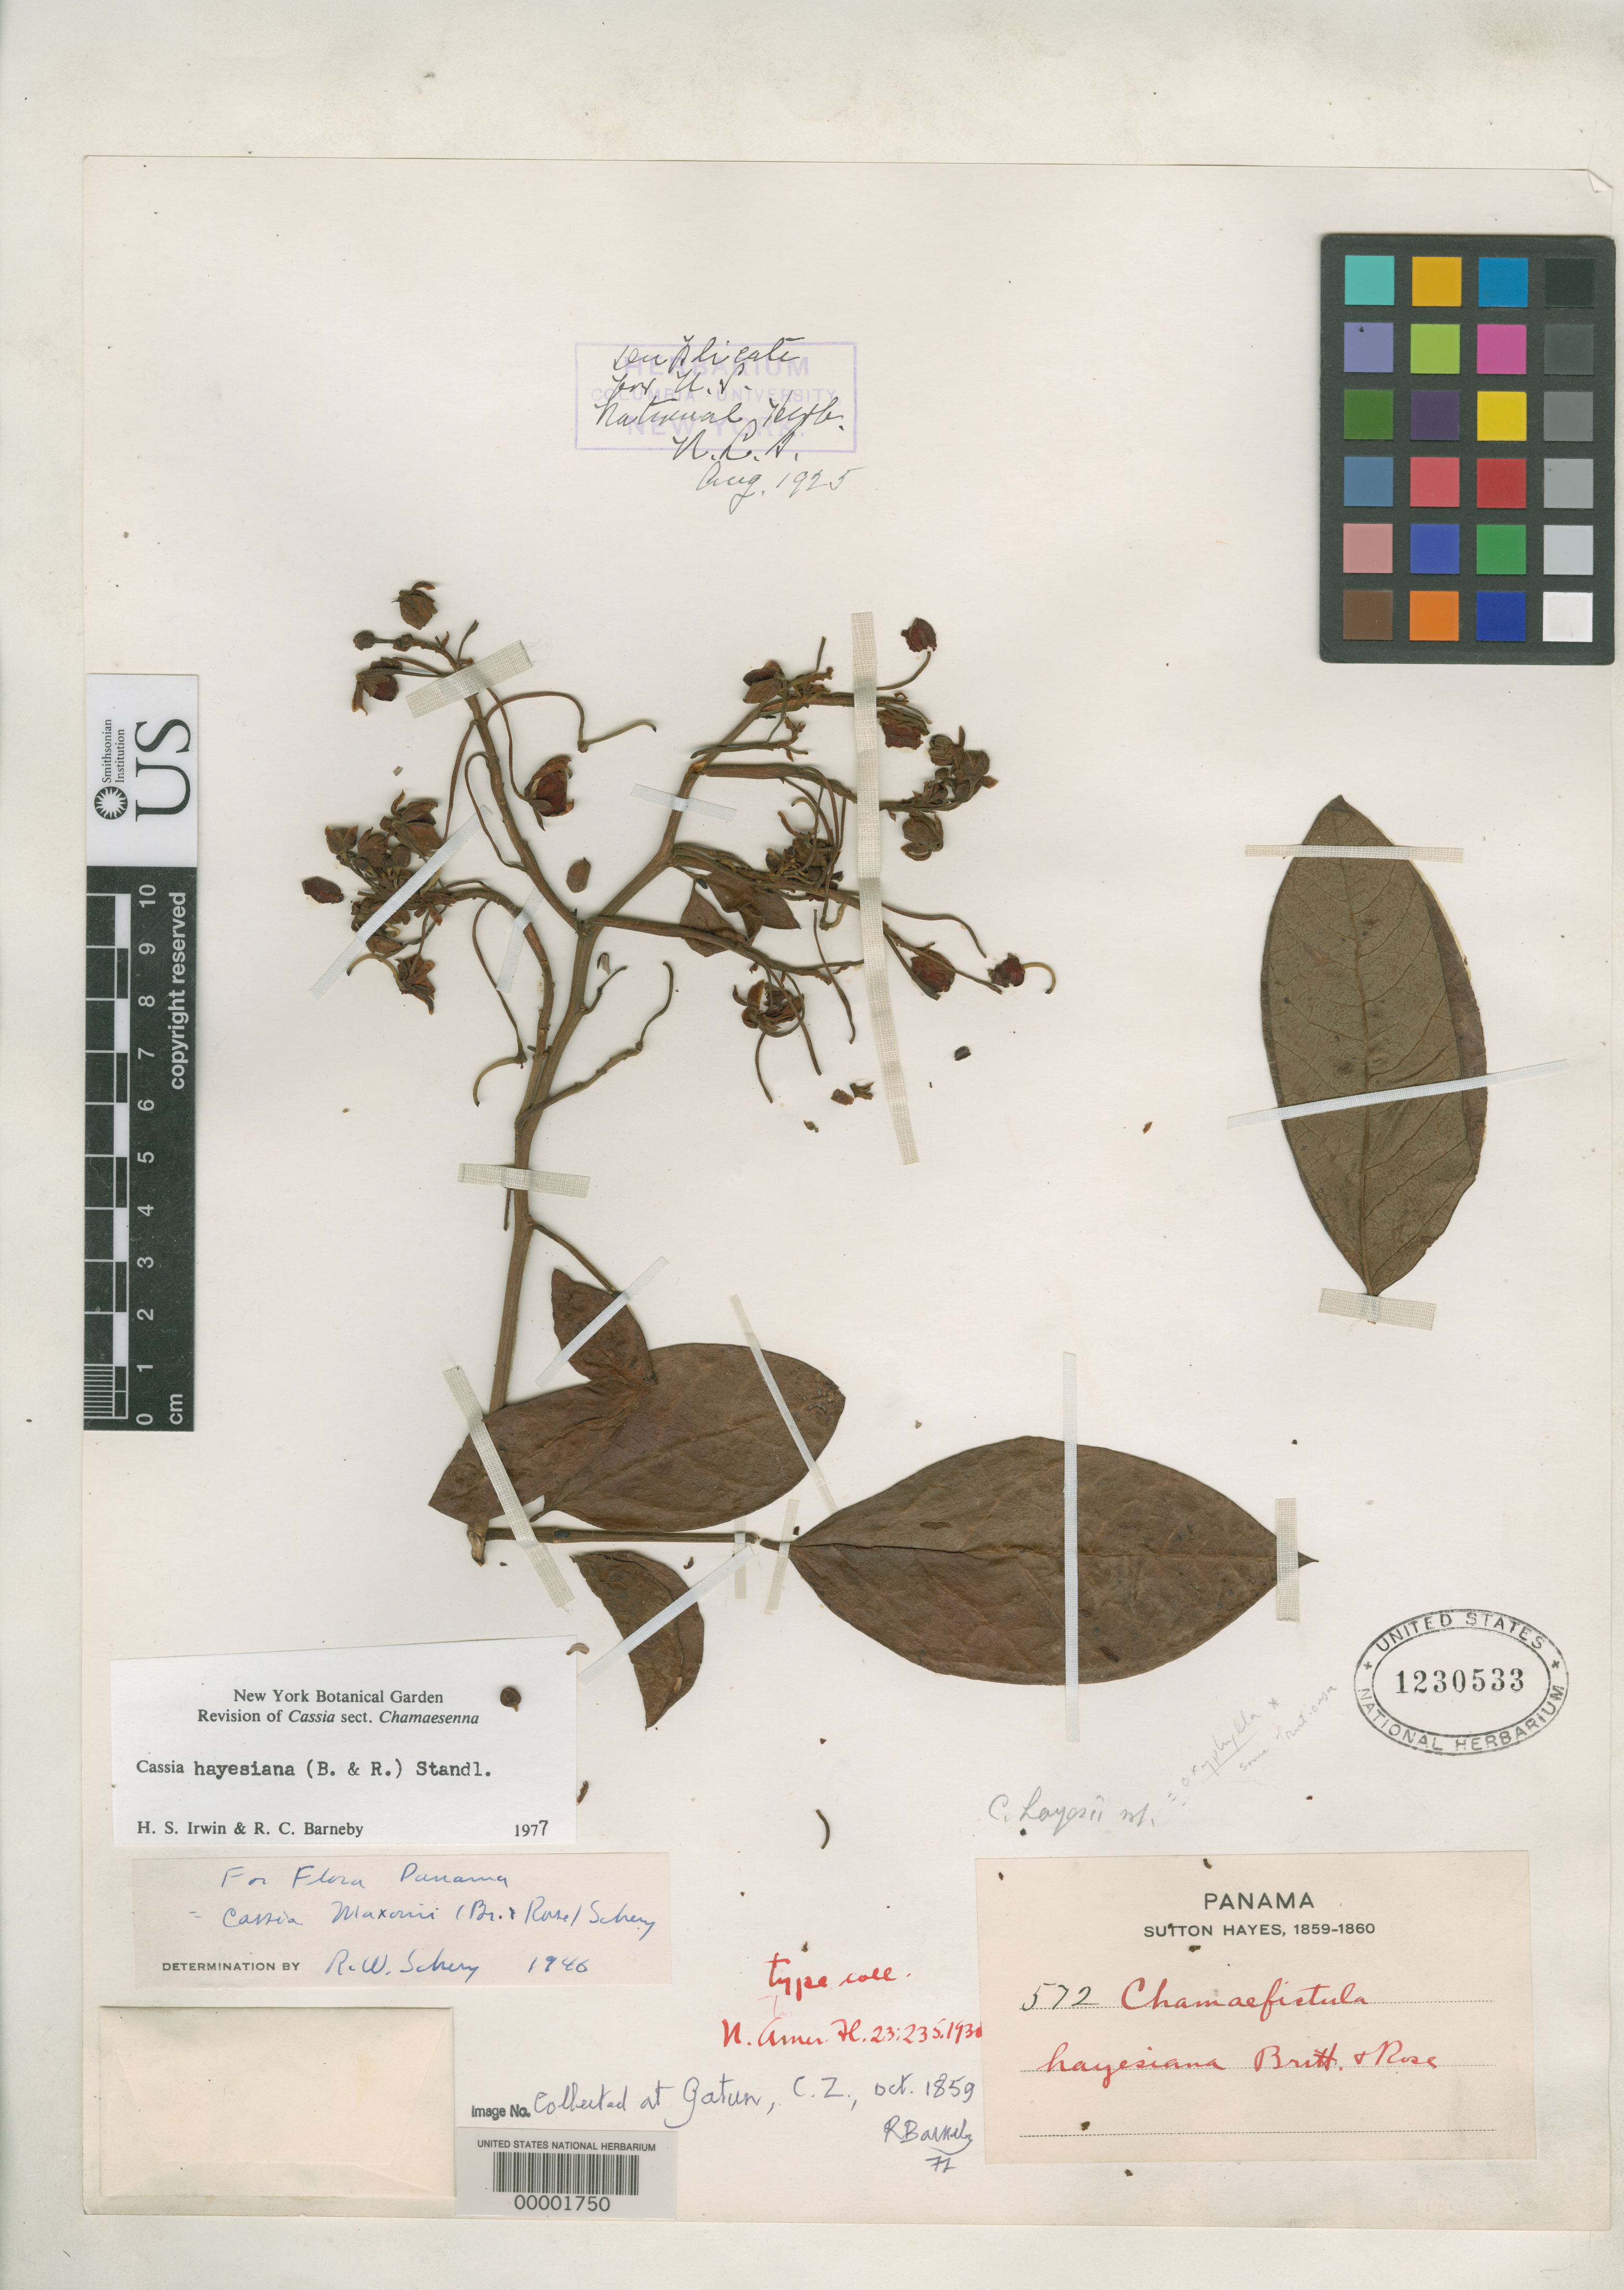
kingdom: Plantae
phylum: Tracheophyta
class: Magnoliopsida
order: Fabales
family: Fabaceae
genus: Chamaefistula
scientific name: Chamaefistula hayesiana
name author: Britton & Rose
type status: Isotype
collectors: S. Hayes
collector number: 572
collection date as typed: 1859 to -- --- 1860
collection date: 1859/1860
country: Panama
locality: NW of Boquete towards Parque Nacional Volcan Baru.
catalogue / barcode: US 1230533